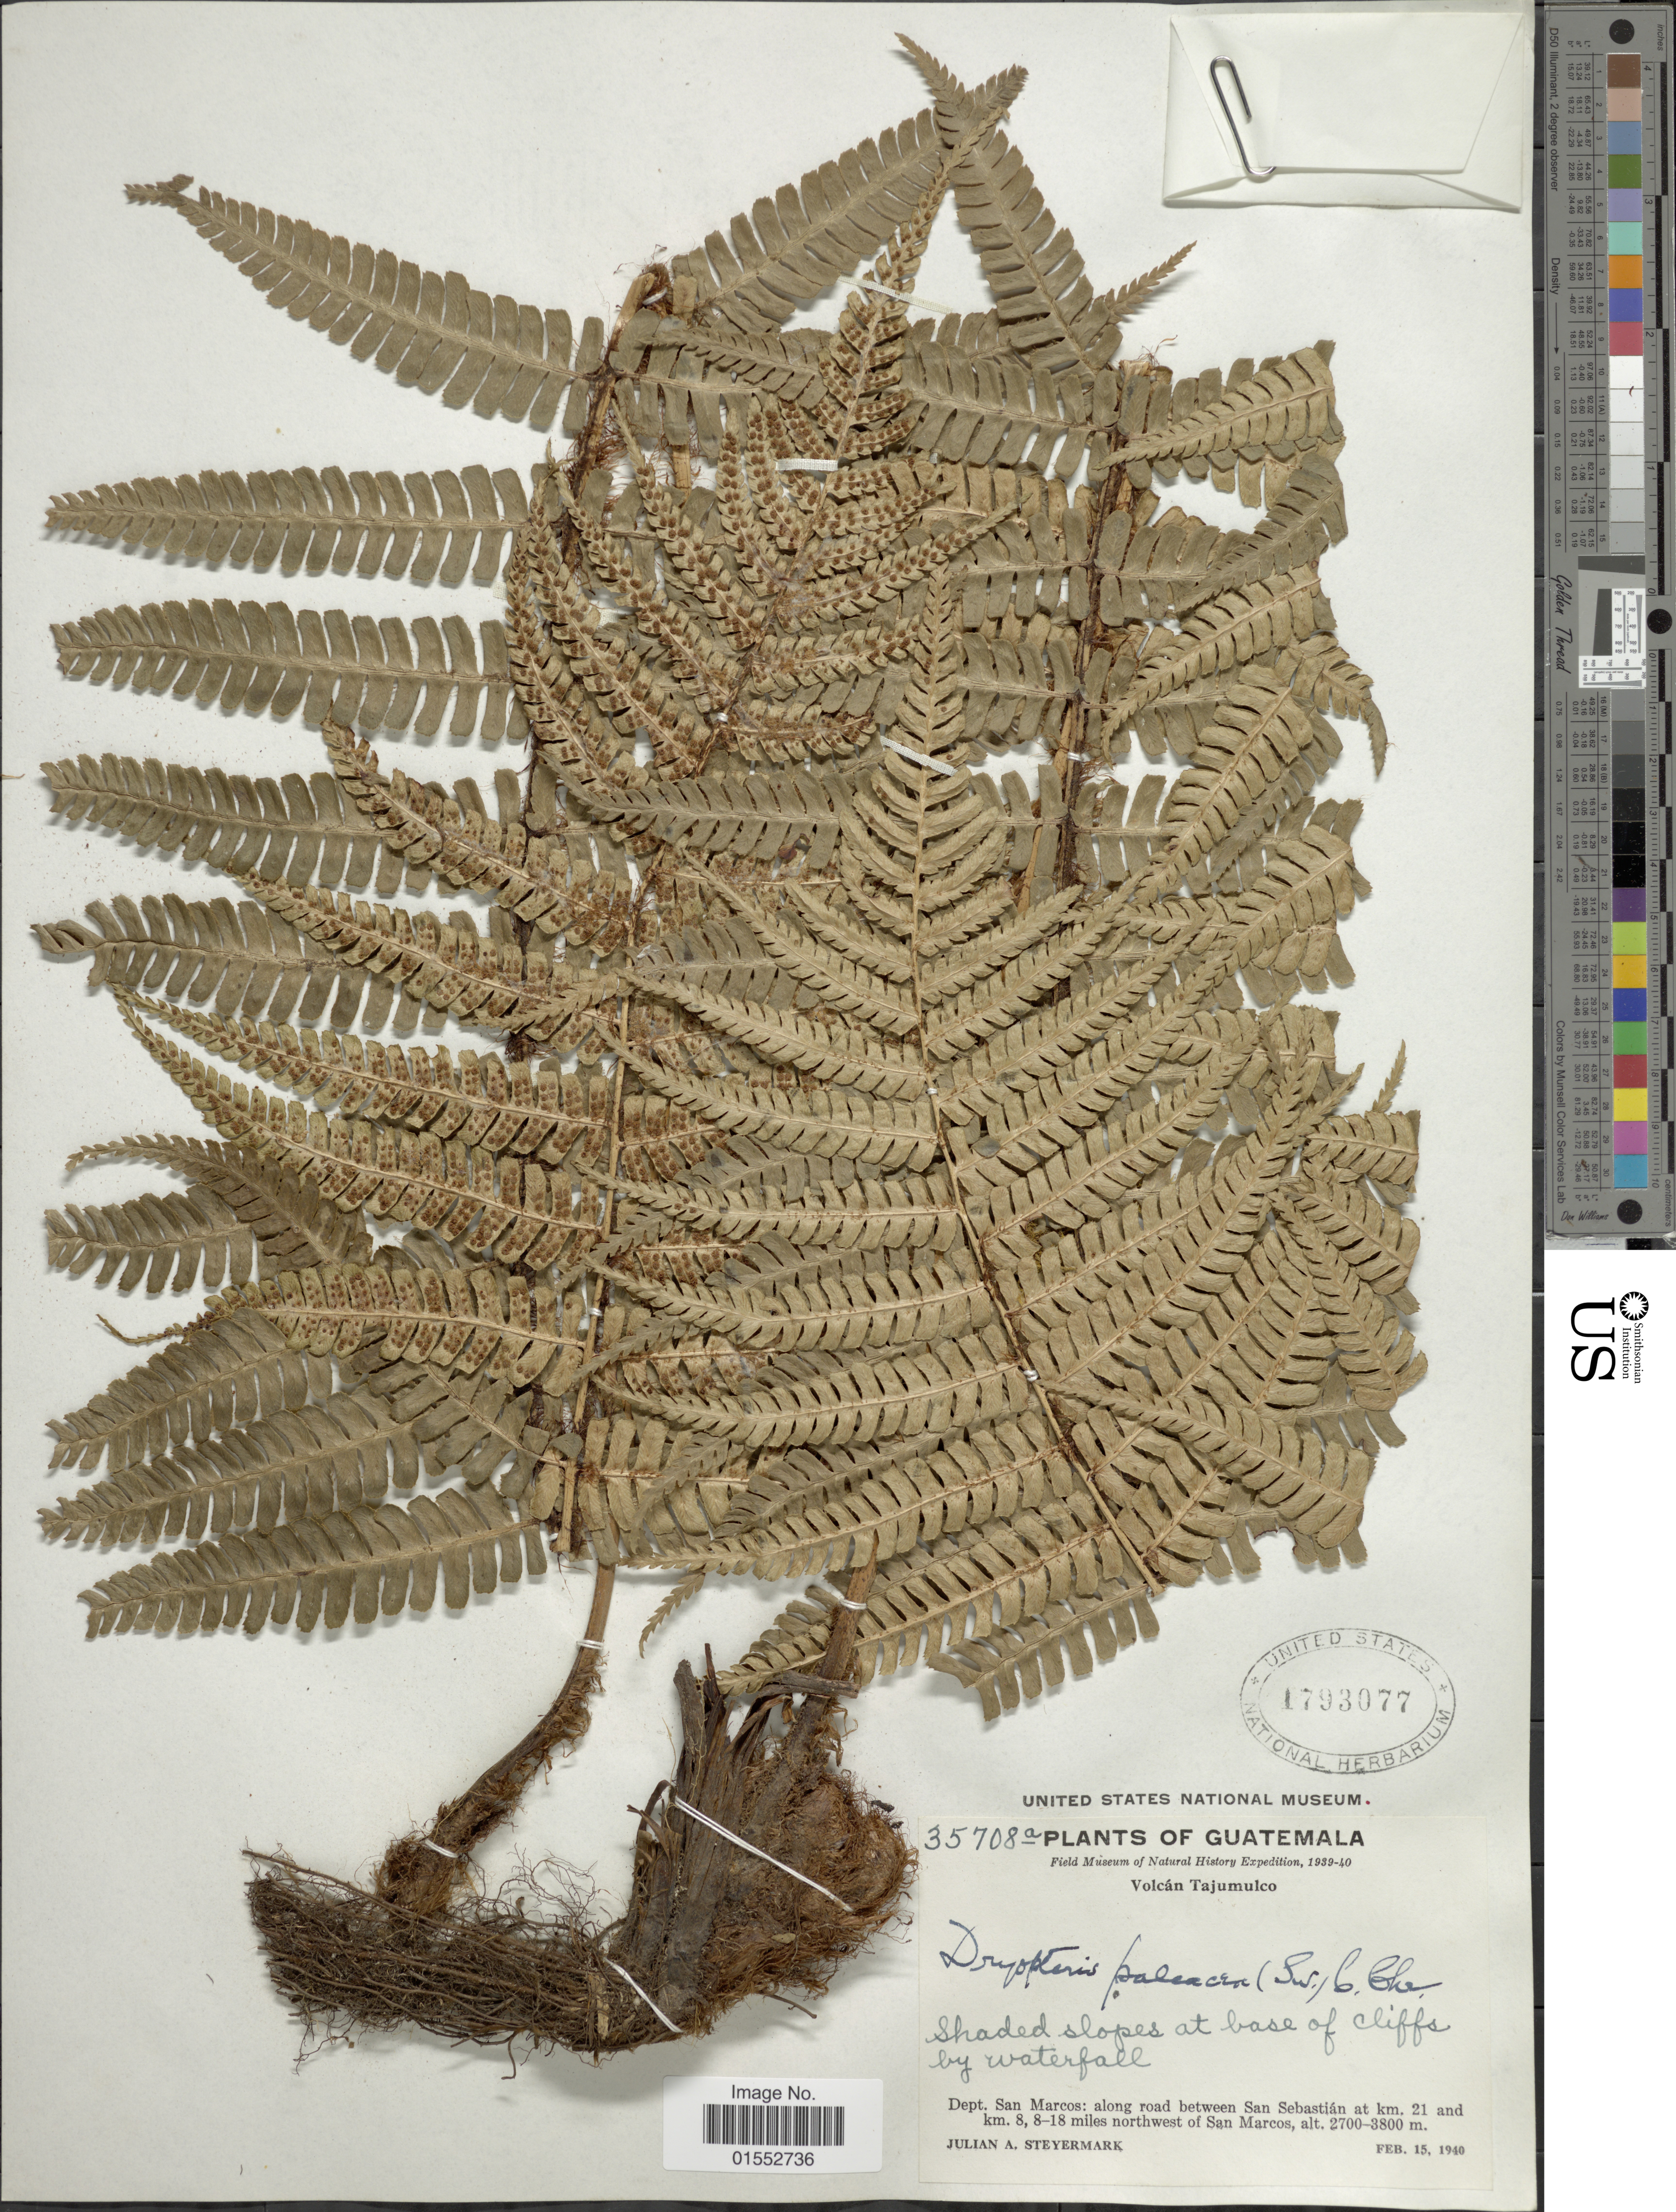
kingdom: Plantae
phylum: Tracheophyta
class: Polypodiopsida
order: Polypodiales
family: Dryopteridaceae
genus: Dryopteris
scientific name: Dryopteris wallichiana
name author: (Spreng.) Hyl.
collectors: J. Steyermark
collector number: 35708a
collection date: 1940-02-15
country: Guatemala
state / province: San Marcos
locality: Volcán Tajumulco, along road between San Sebastián at km 21 and km 8.8-18 miles northwest of San Marcos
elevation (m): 2700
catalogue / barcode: US 1793077